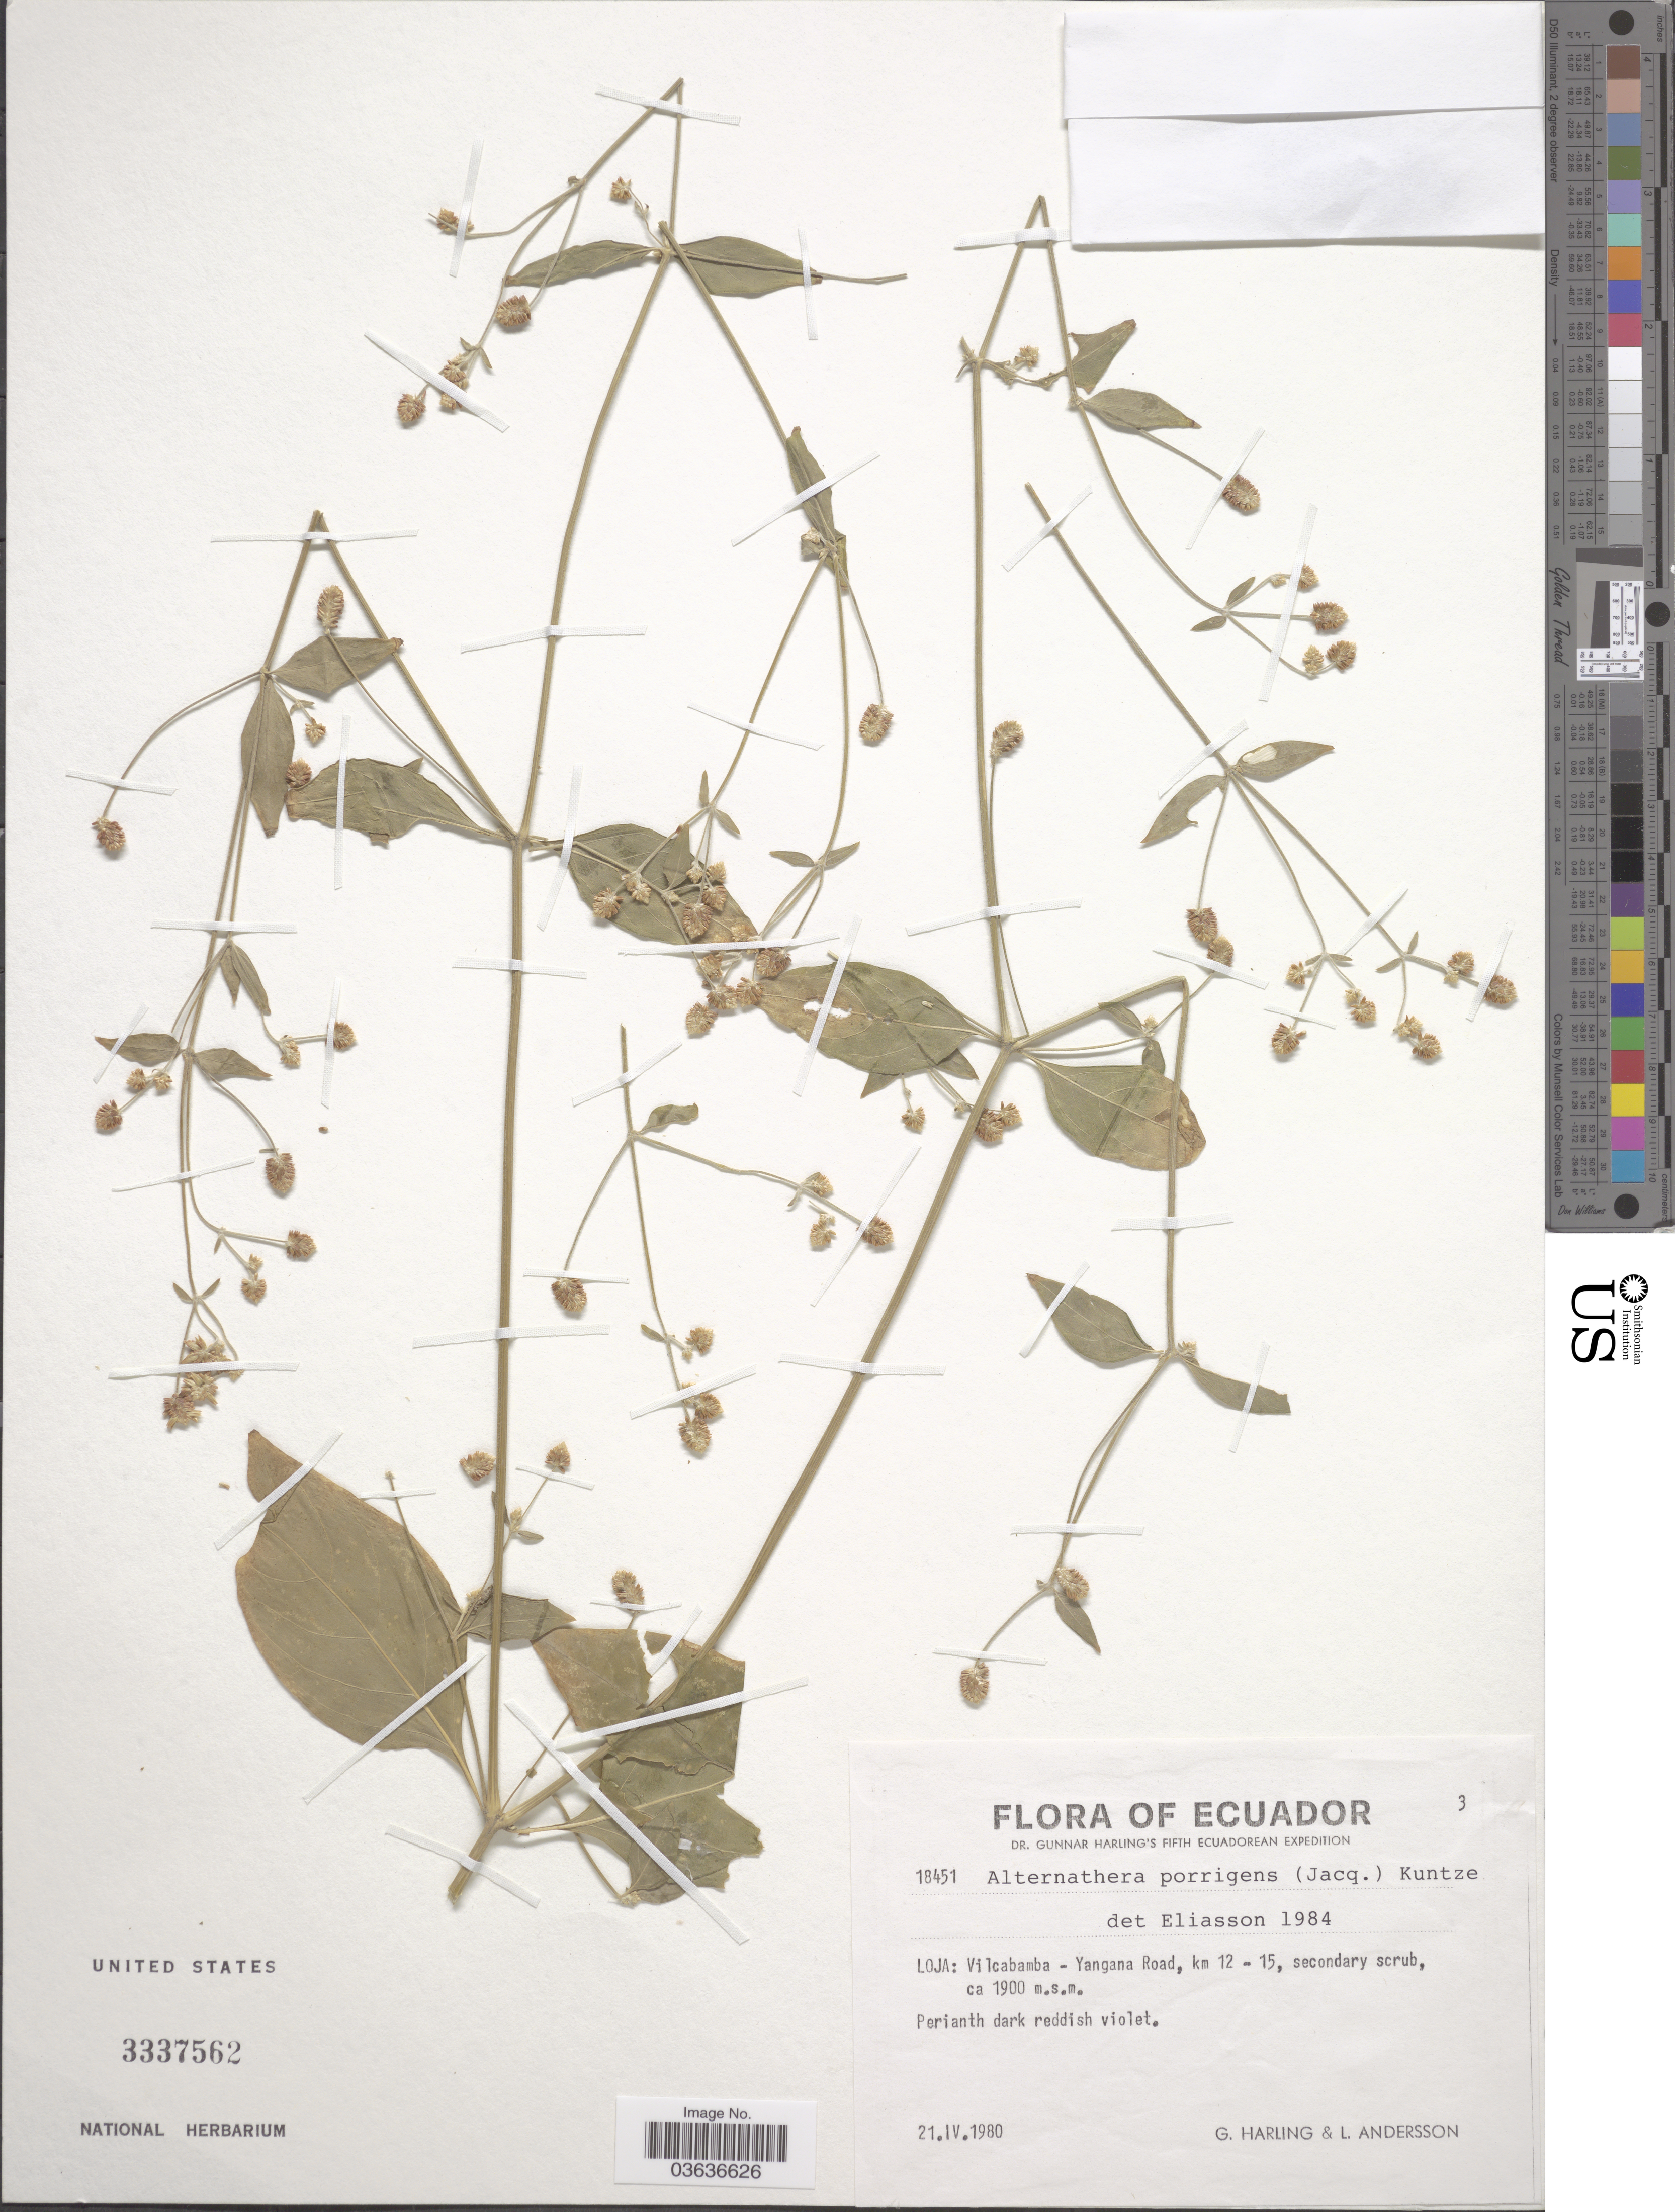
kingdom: Plantae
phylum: Tracheophyta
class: Magnoliopsida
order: Caryophyllales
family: Amaranthaceae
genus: Alternanthera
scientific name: Alternanthera porrigens var. porrigens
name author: (Jacq.) Kuntze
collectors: G. Harling & L. Andersson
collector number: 18451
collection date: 1980-04-21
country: Ecuador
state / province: Loja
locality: Vilcabamba - Yangana Road, km 12 - 15.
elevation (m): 1900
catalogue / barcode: US 3337562